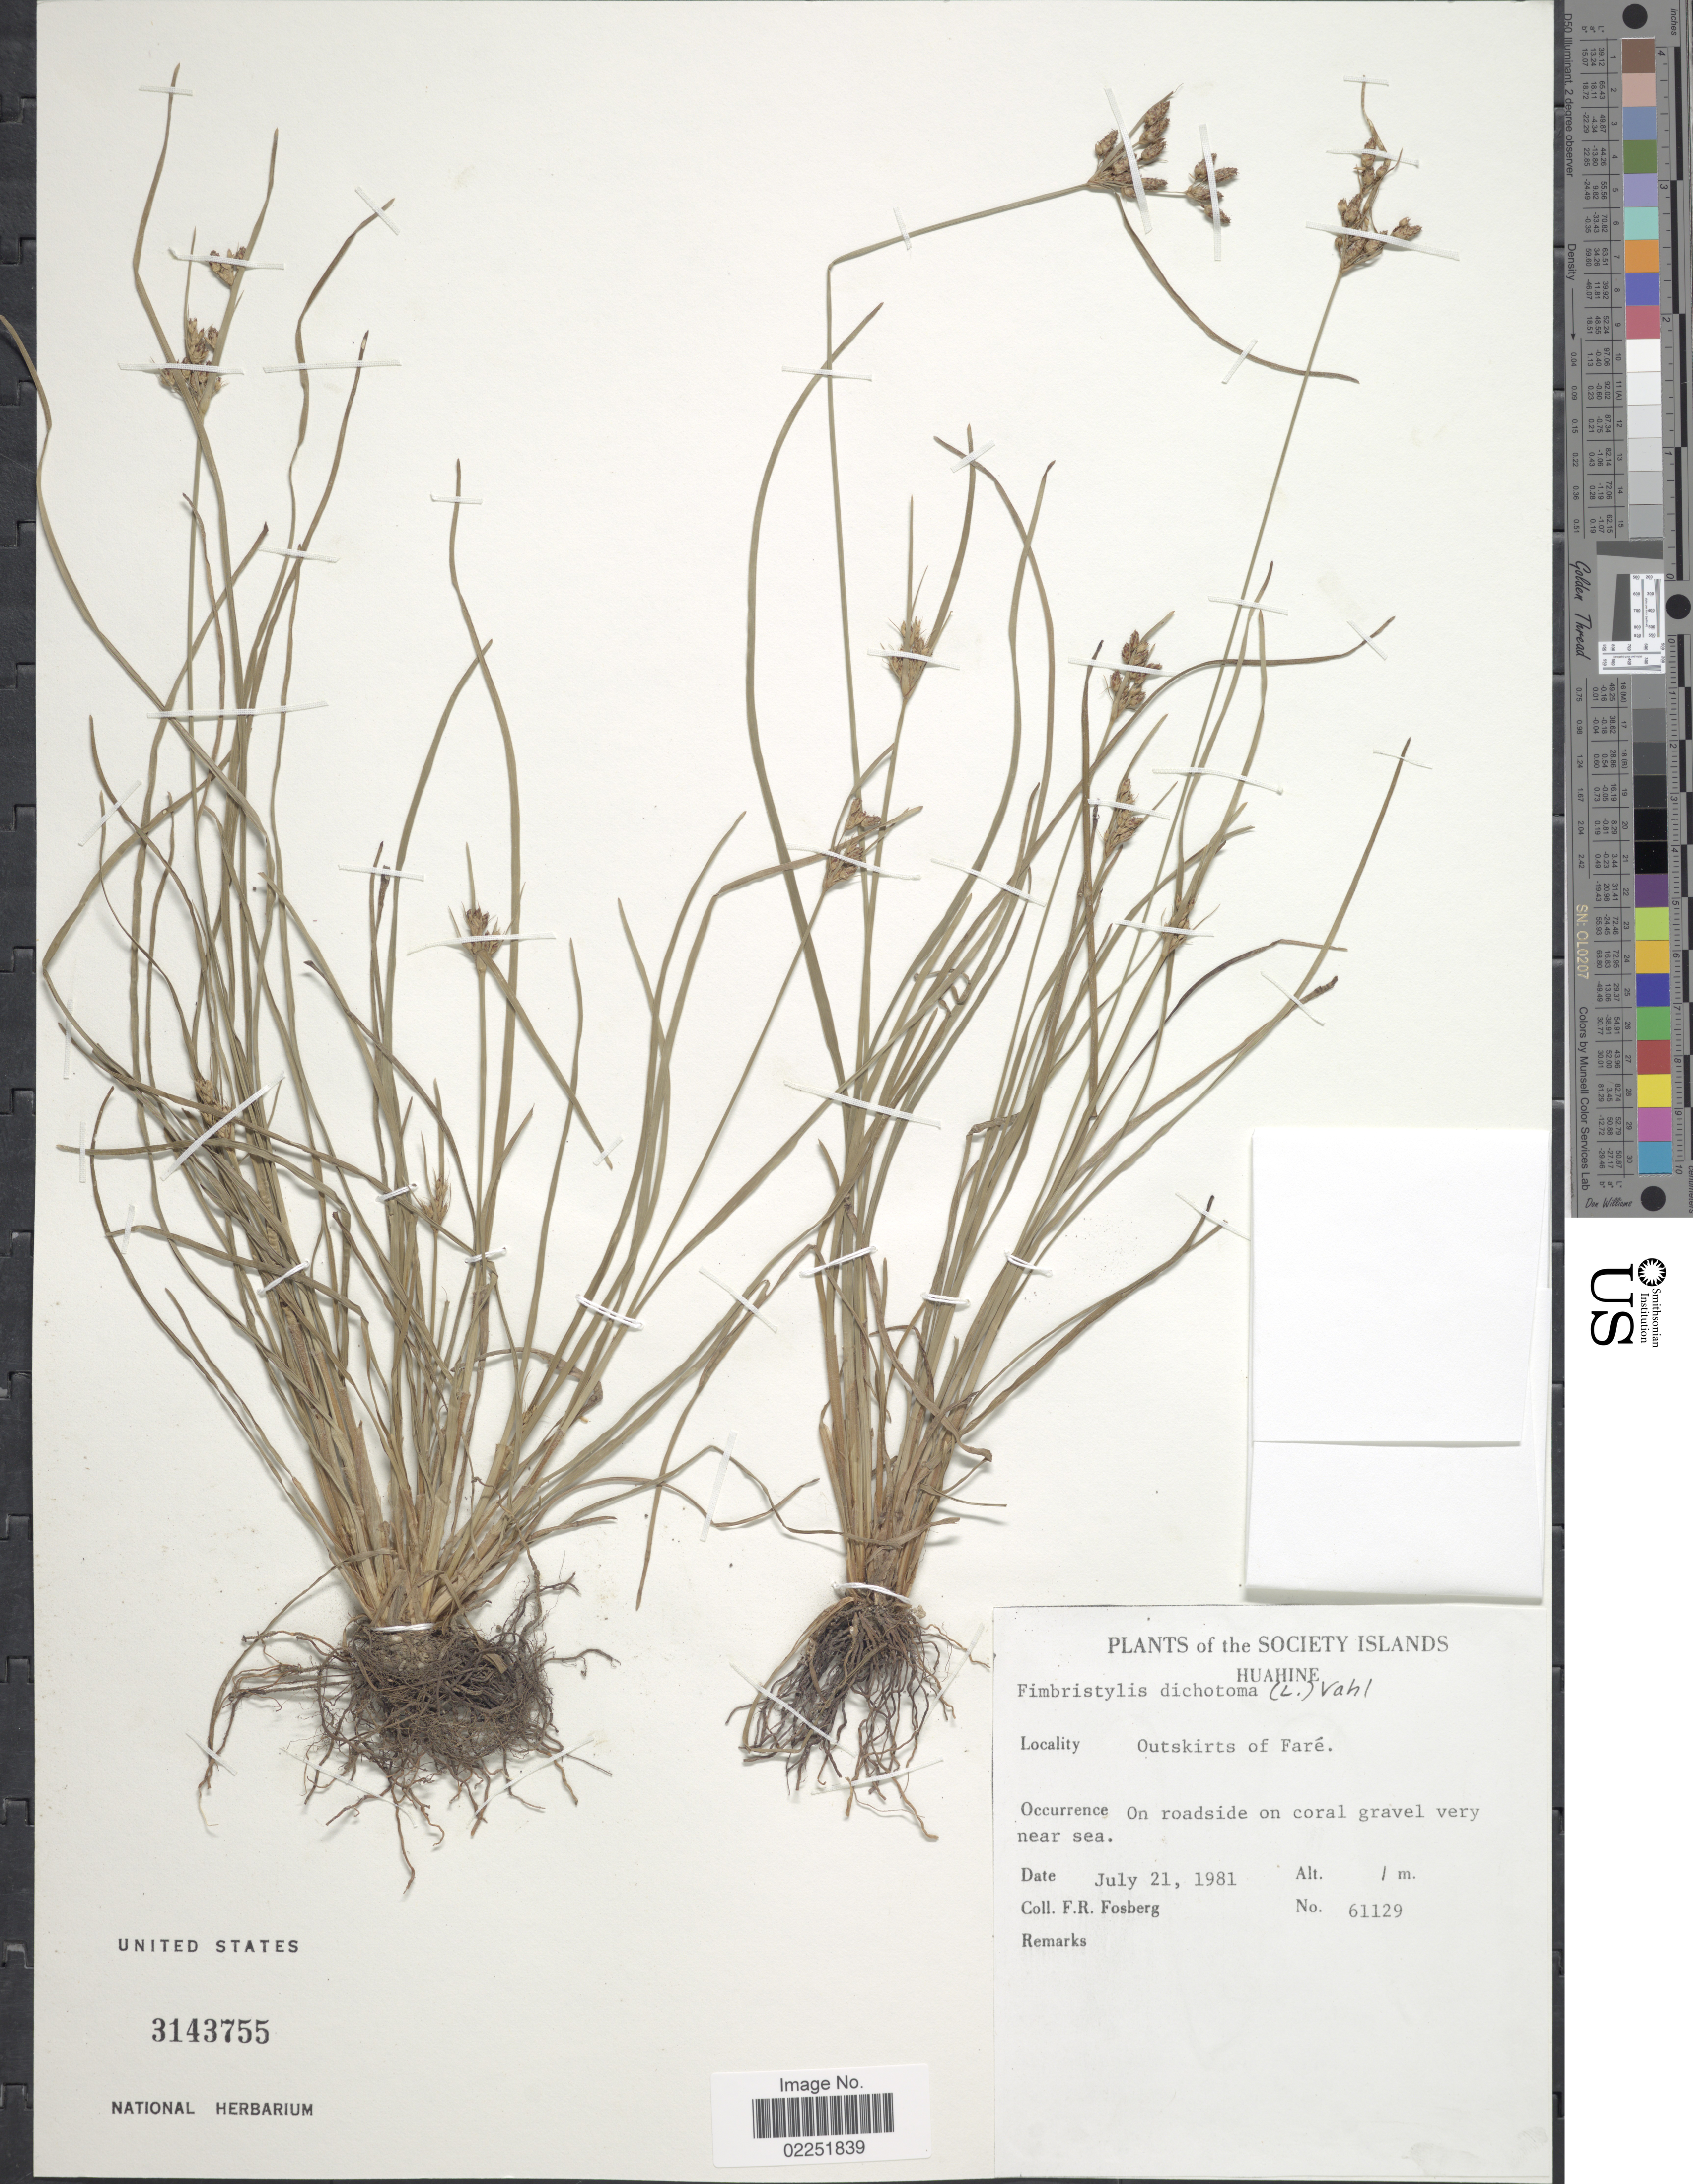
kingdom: Plantae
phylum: Tracheophyta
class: Liliopsida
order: Poales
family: Cyperaceae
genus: Fimbristylis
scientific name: Fimbristylis dichotoma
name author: (L.) Vahl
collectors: F. R. Fosberg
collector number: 61129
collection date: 1981-07-21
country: French Polynesia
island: Huahine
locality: Society Islands, Huahine. Outskirts of Fare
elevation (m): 1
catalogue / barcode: US 3143755